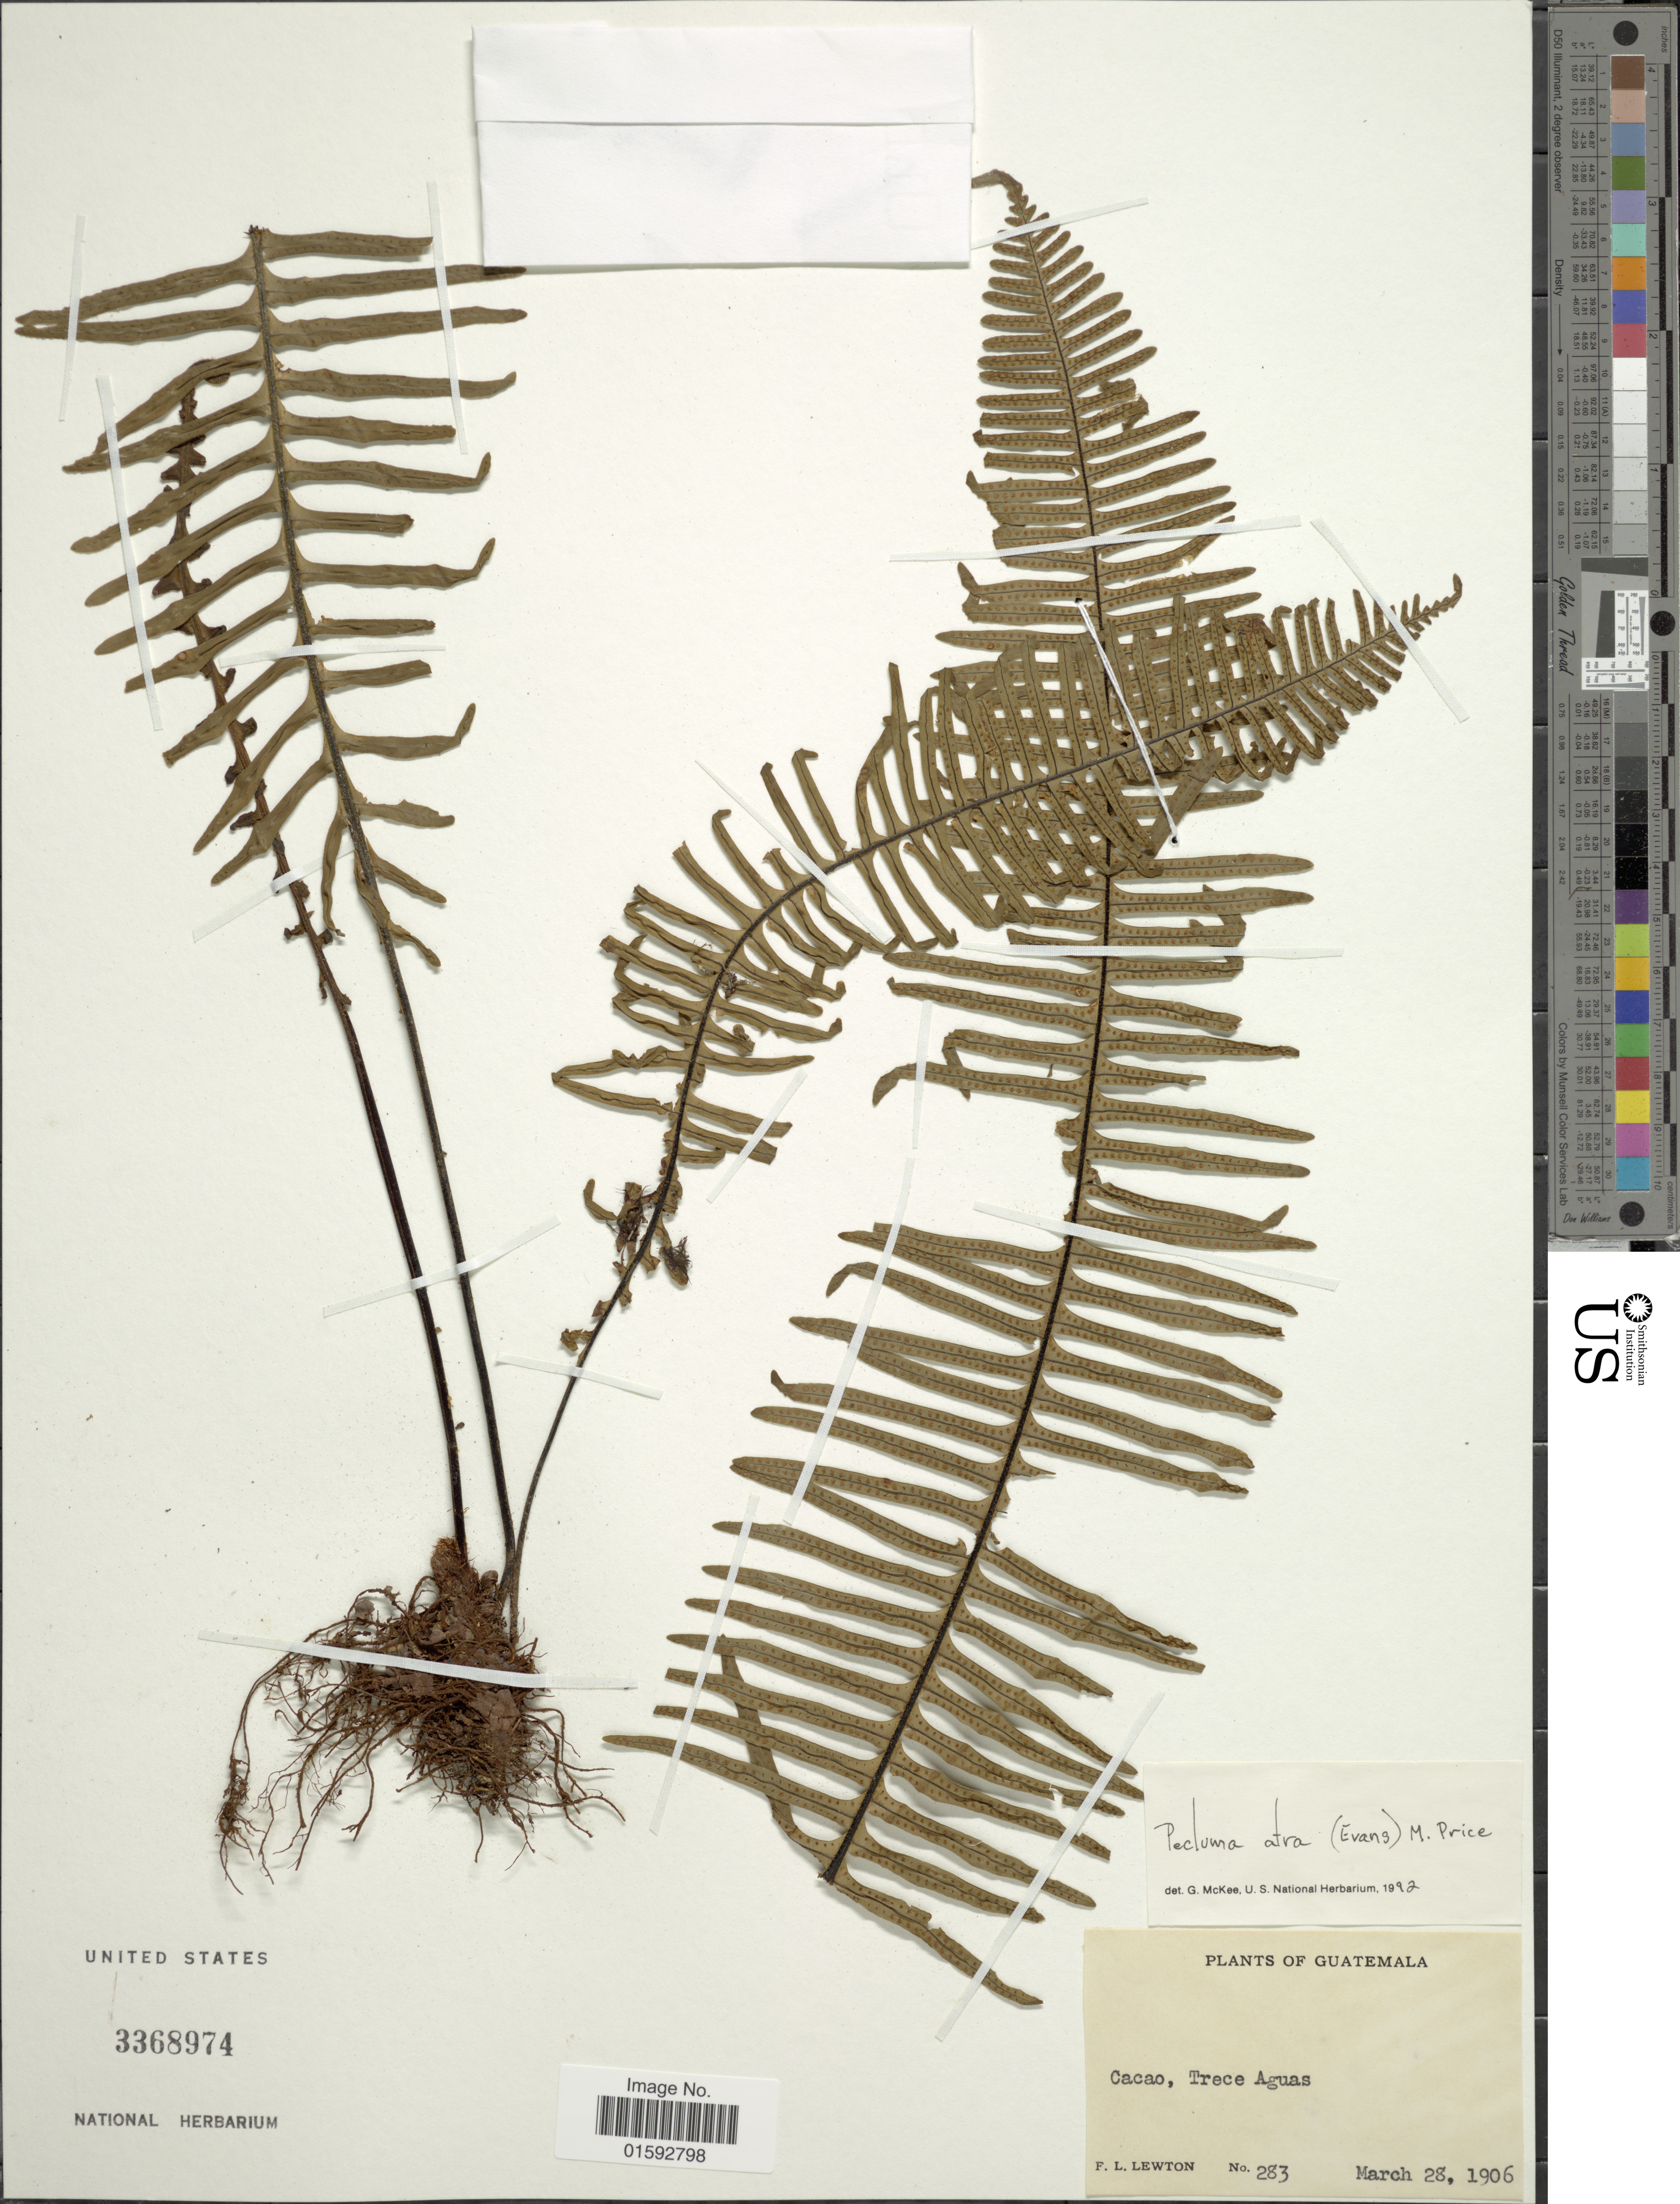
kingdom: Plantae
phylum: Tracheophyta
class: Polypodiopsida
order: Polypodiales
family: Polypodiaceae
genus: Pecluma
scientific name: Pecluma atra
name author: (Rosenst.) M.G. Price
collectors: F. L. Lewton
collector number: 283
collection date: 1906-03-28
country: Guatemala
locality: Cacao, Trece Aguas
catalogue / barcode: US 3368974